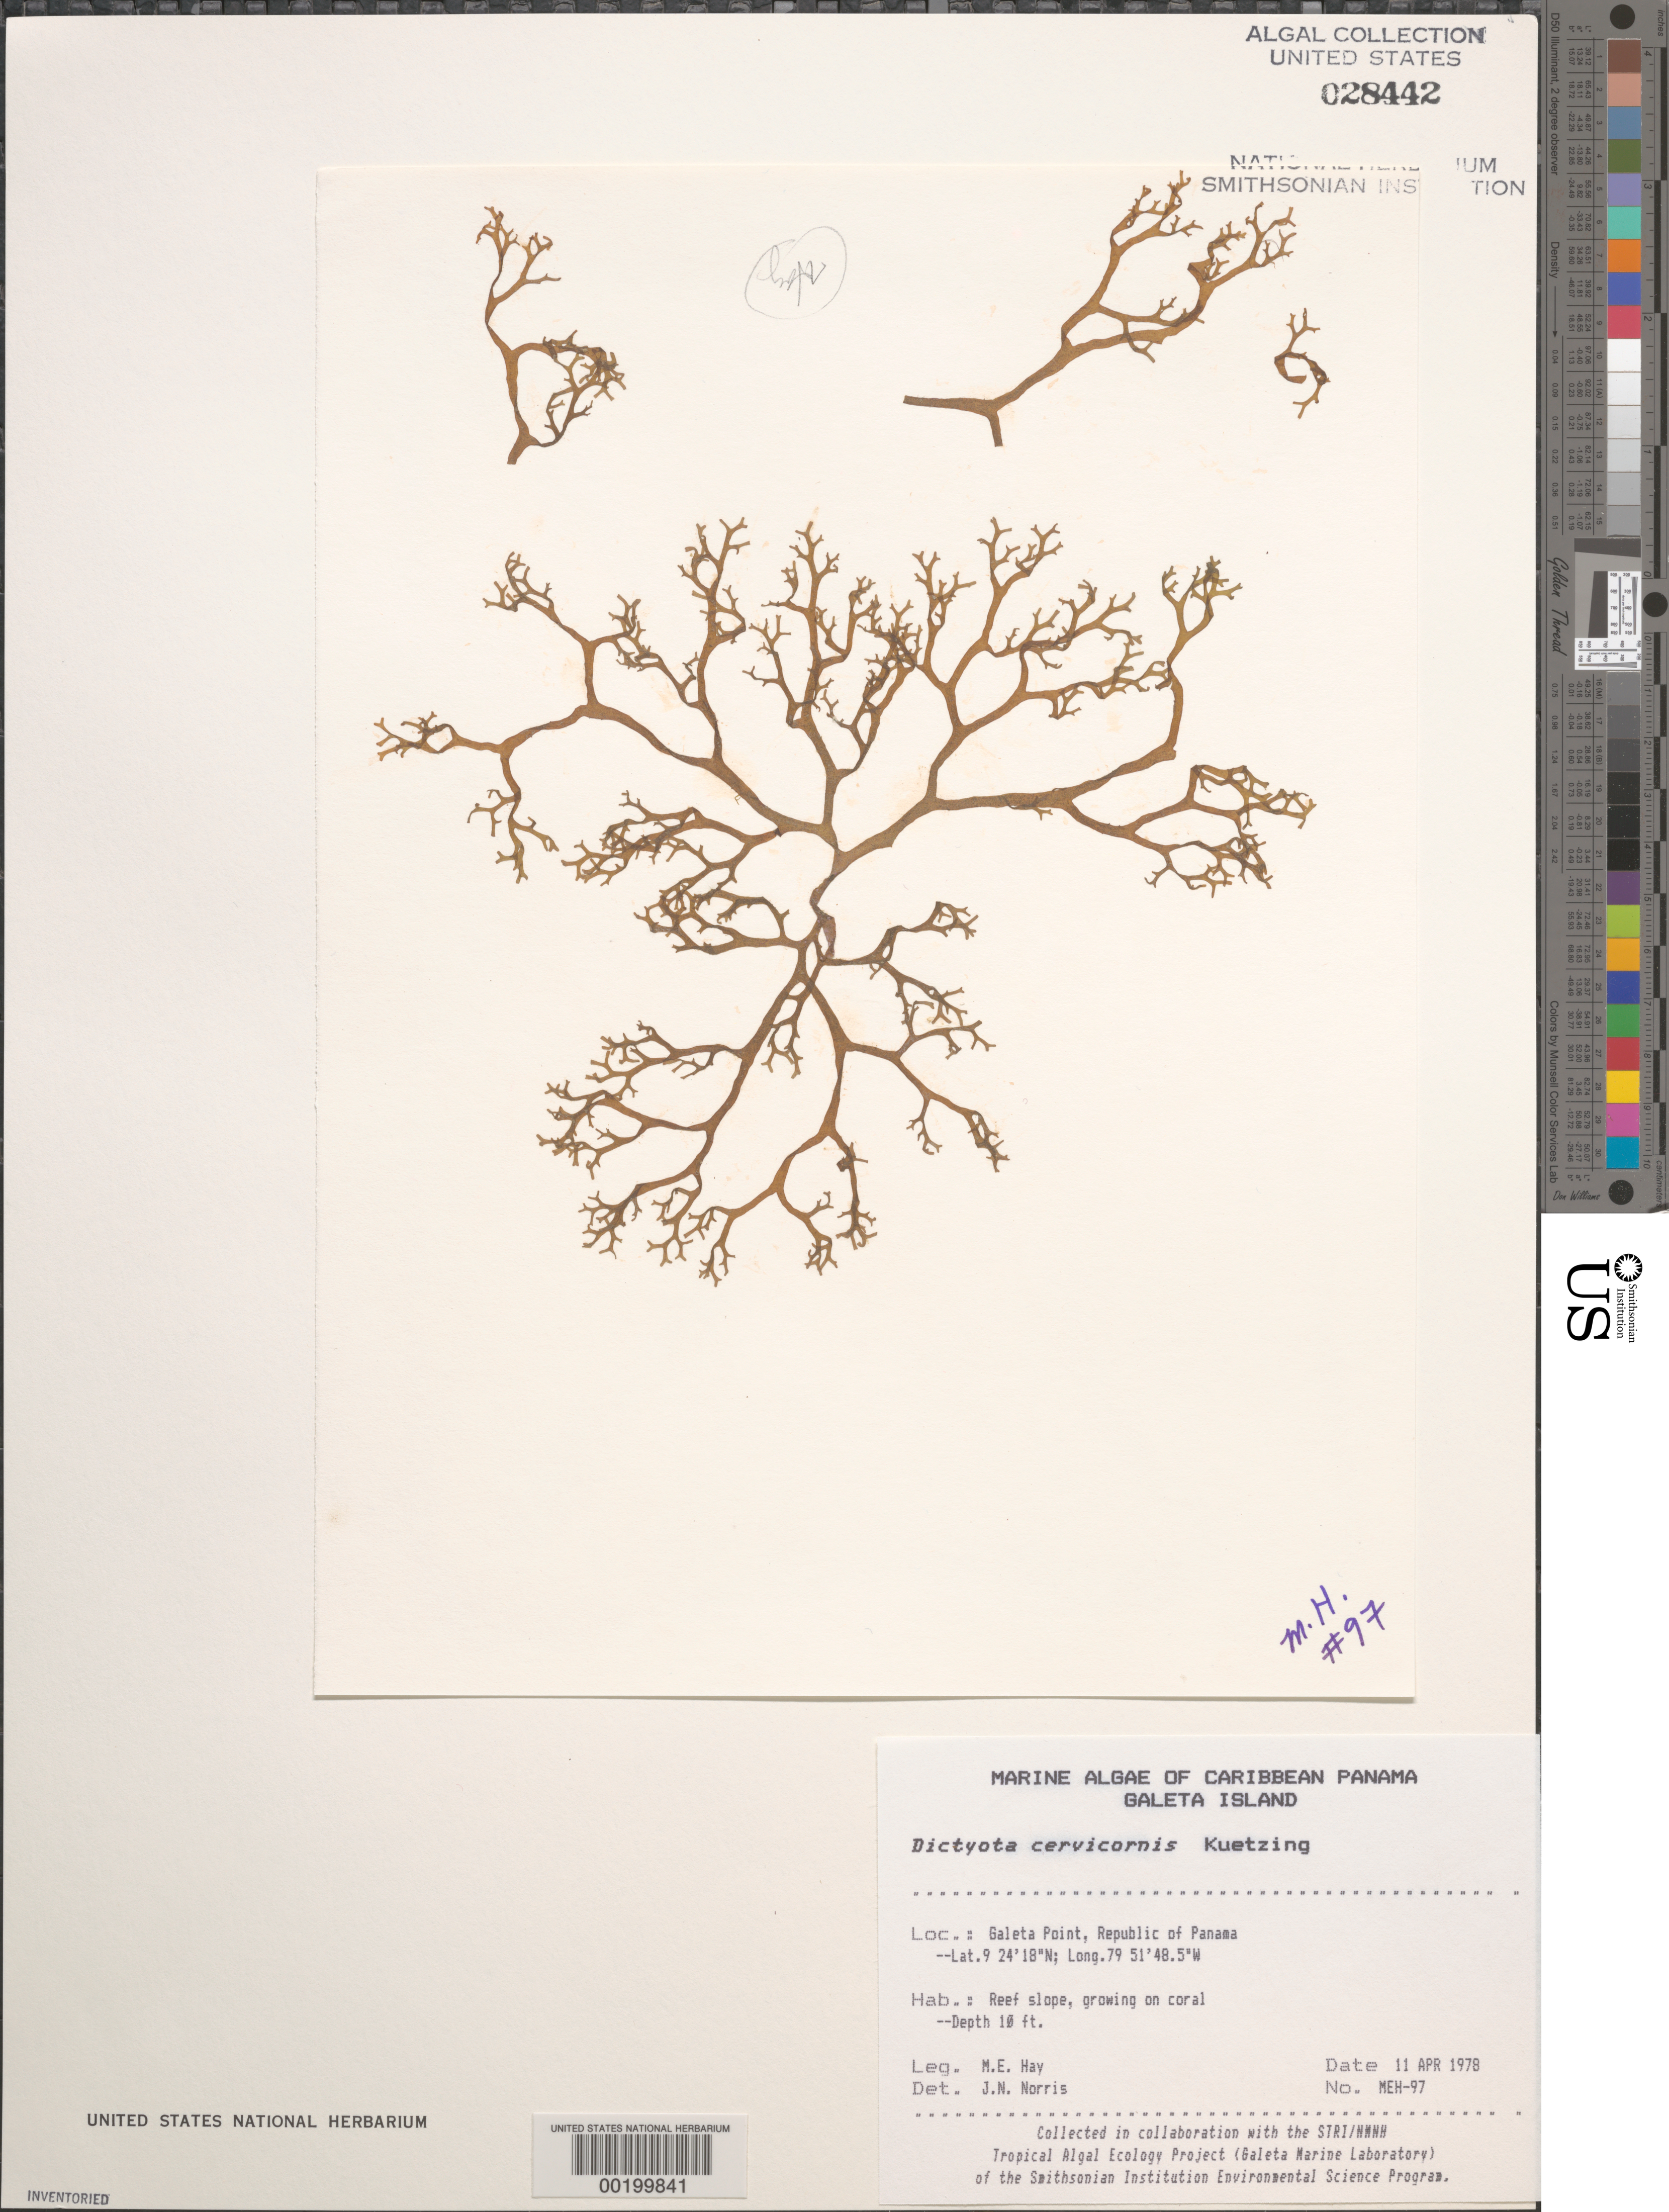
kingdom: Chromista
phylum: Ochrophyta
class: Phaeophyceae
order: Dictyotales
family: Dictyotaceae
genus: Dictyota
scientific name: Dictyota cervicornis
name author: Kütz.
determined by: Norris, James N.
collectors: M. E. Hay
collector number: MEH-97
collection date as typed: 11 Apr 1978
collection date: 1978-04-11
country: Panama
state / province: Colón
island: Galeta Island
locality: Galeta Point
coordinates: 9 24' 18" N, 79 51' 48.5" W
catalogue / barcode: US 28442